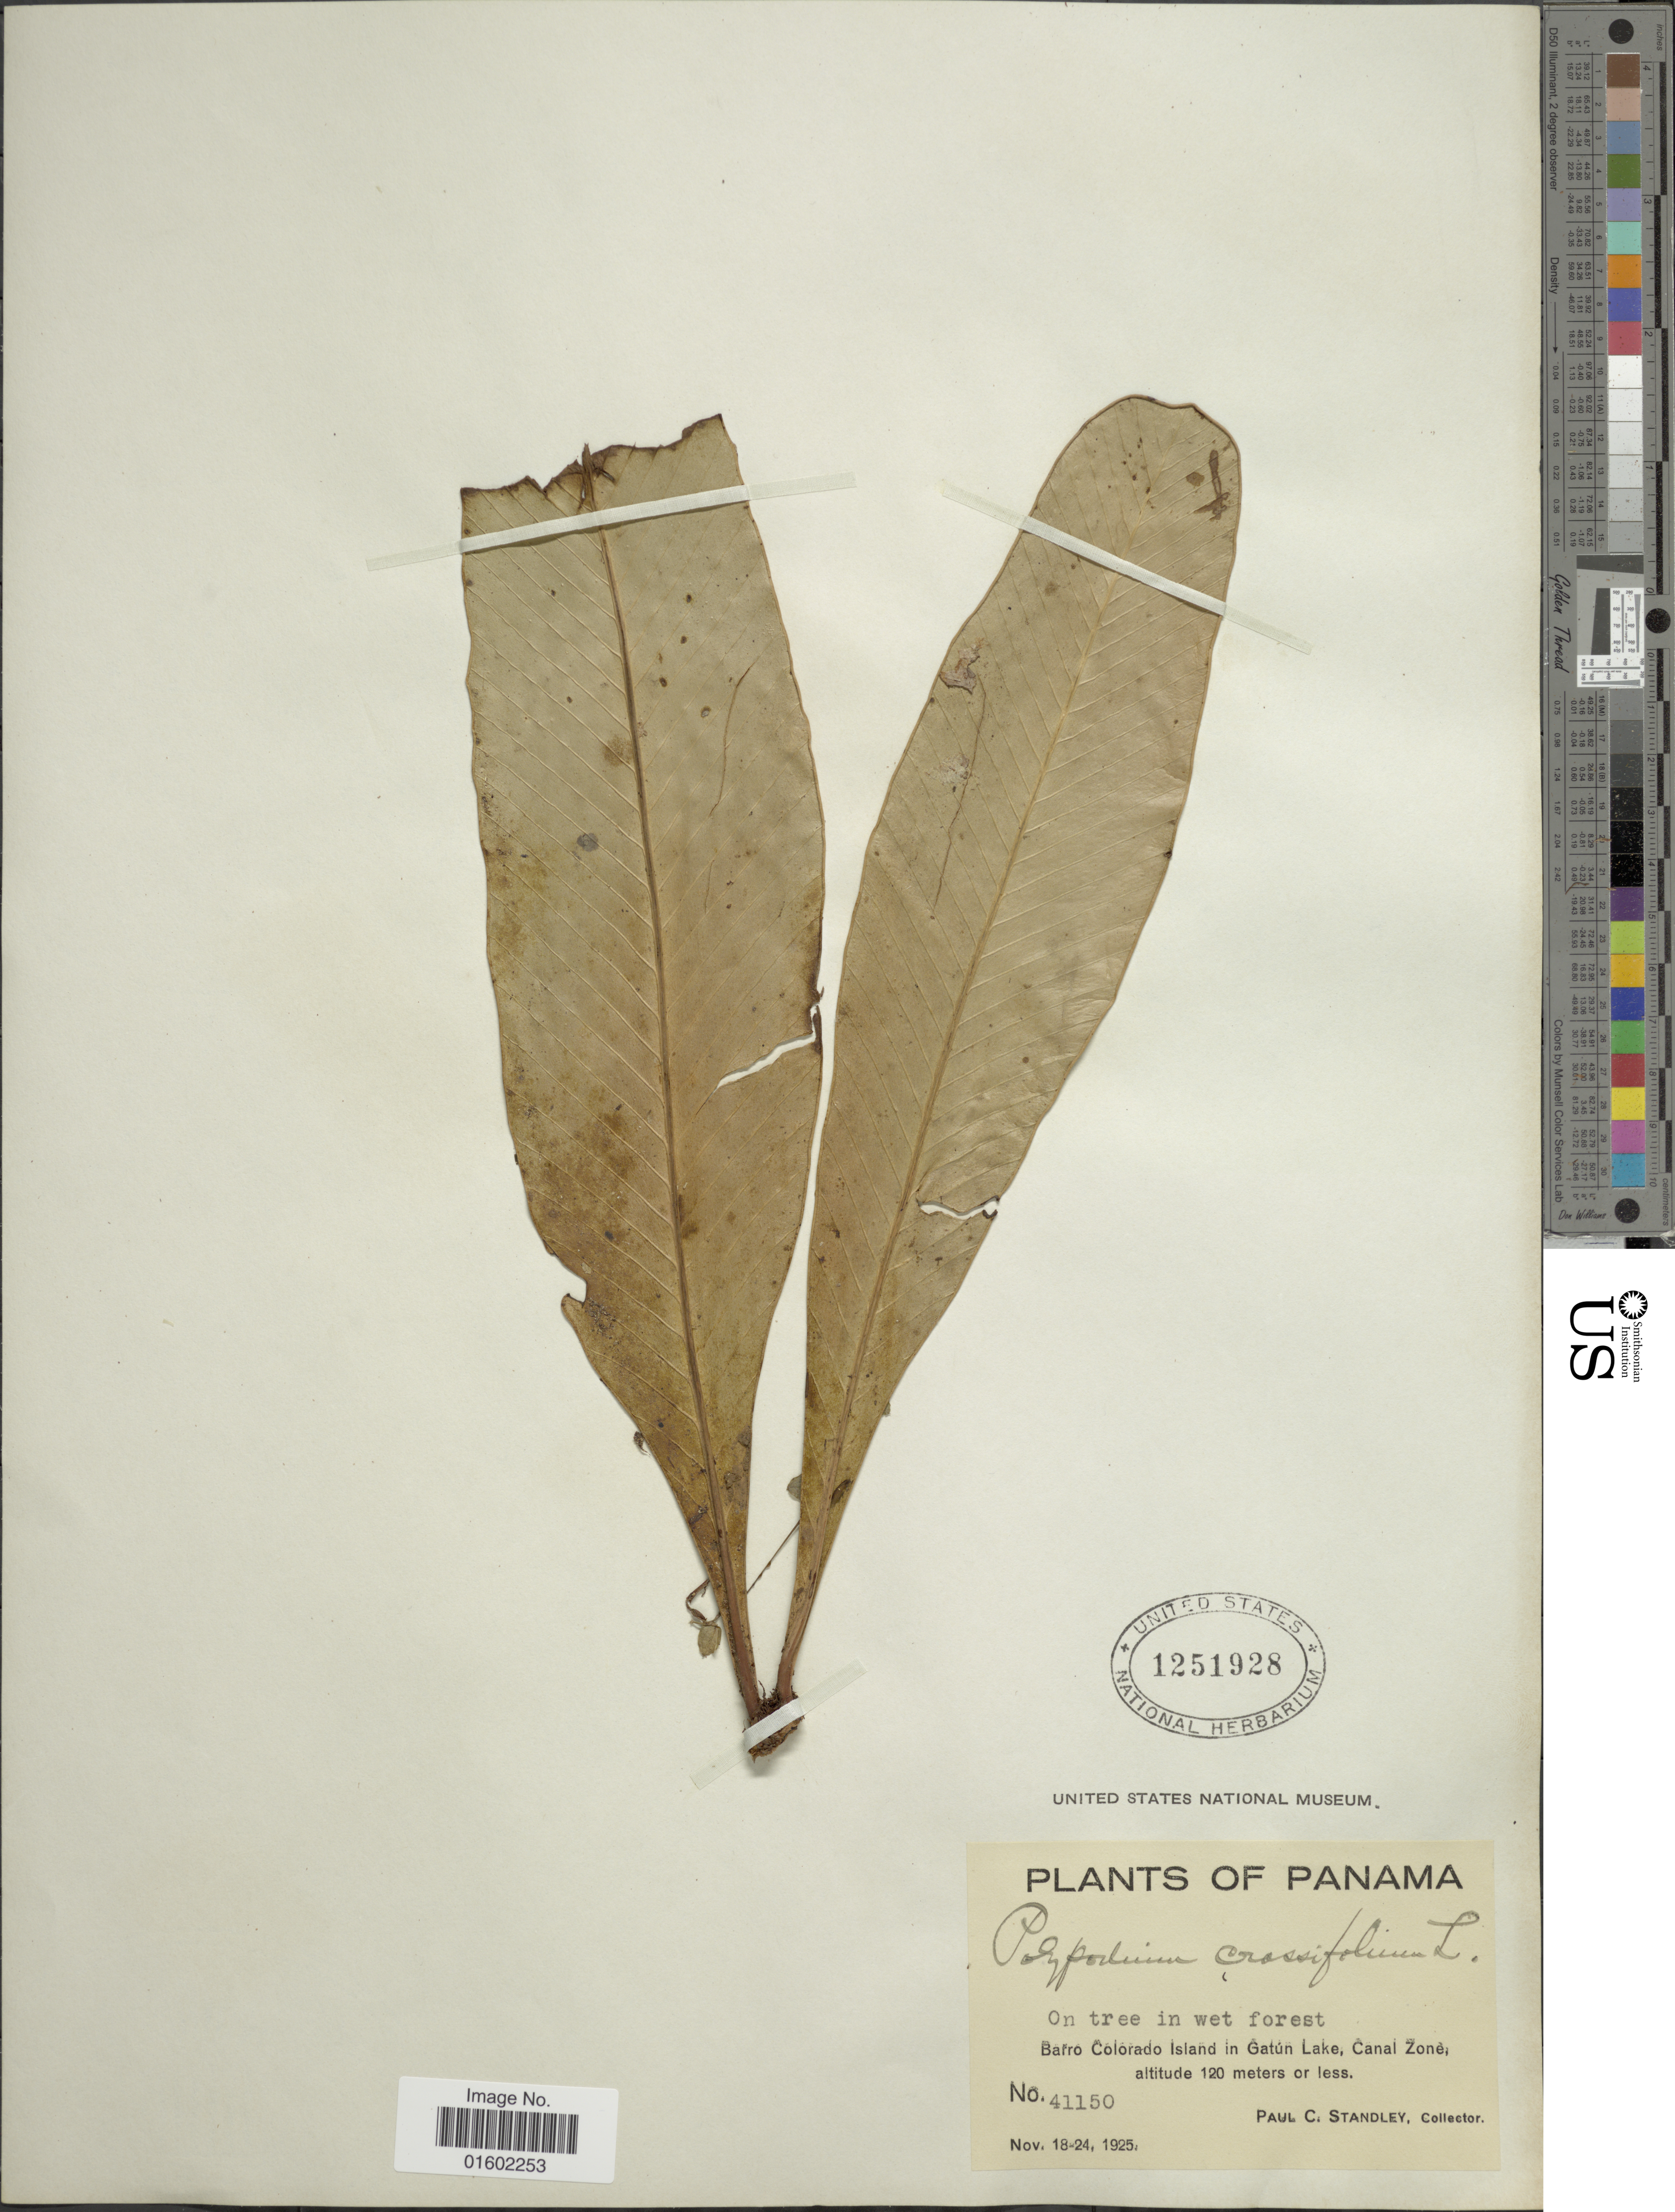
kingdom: Plantae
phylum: Tracheophyta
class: Polypodiopsida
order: Polypodiales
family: Polypodiaceae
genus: Niphidium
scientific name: Niphidium crassifolium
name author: (L.) Lellinger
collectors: P. C. Standley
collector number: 41150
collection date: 1925-11-18/1925-11-24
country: Panama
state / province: Panamá Oeste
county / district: Canal Zone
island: Barro Colorado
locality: Barro Colorado Island un Gatun Lake, Canal Zone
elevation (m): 120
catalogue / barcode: US 1251928